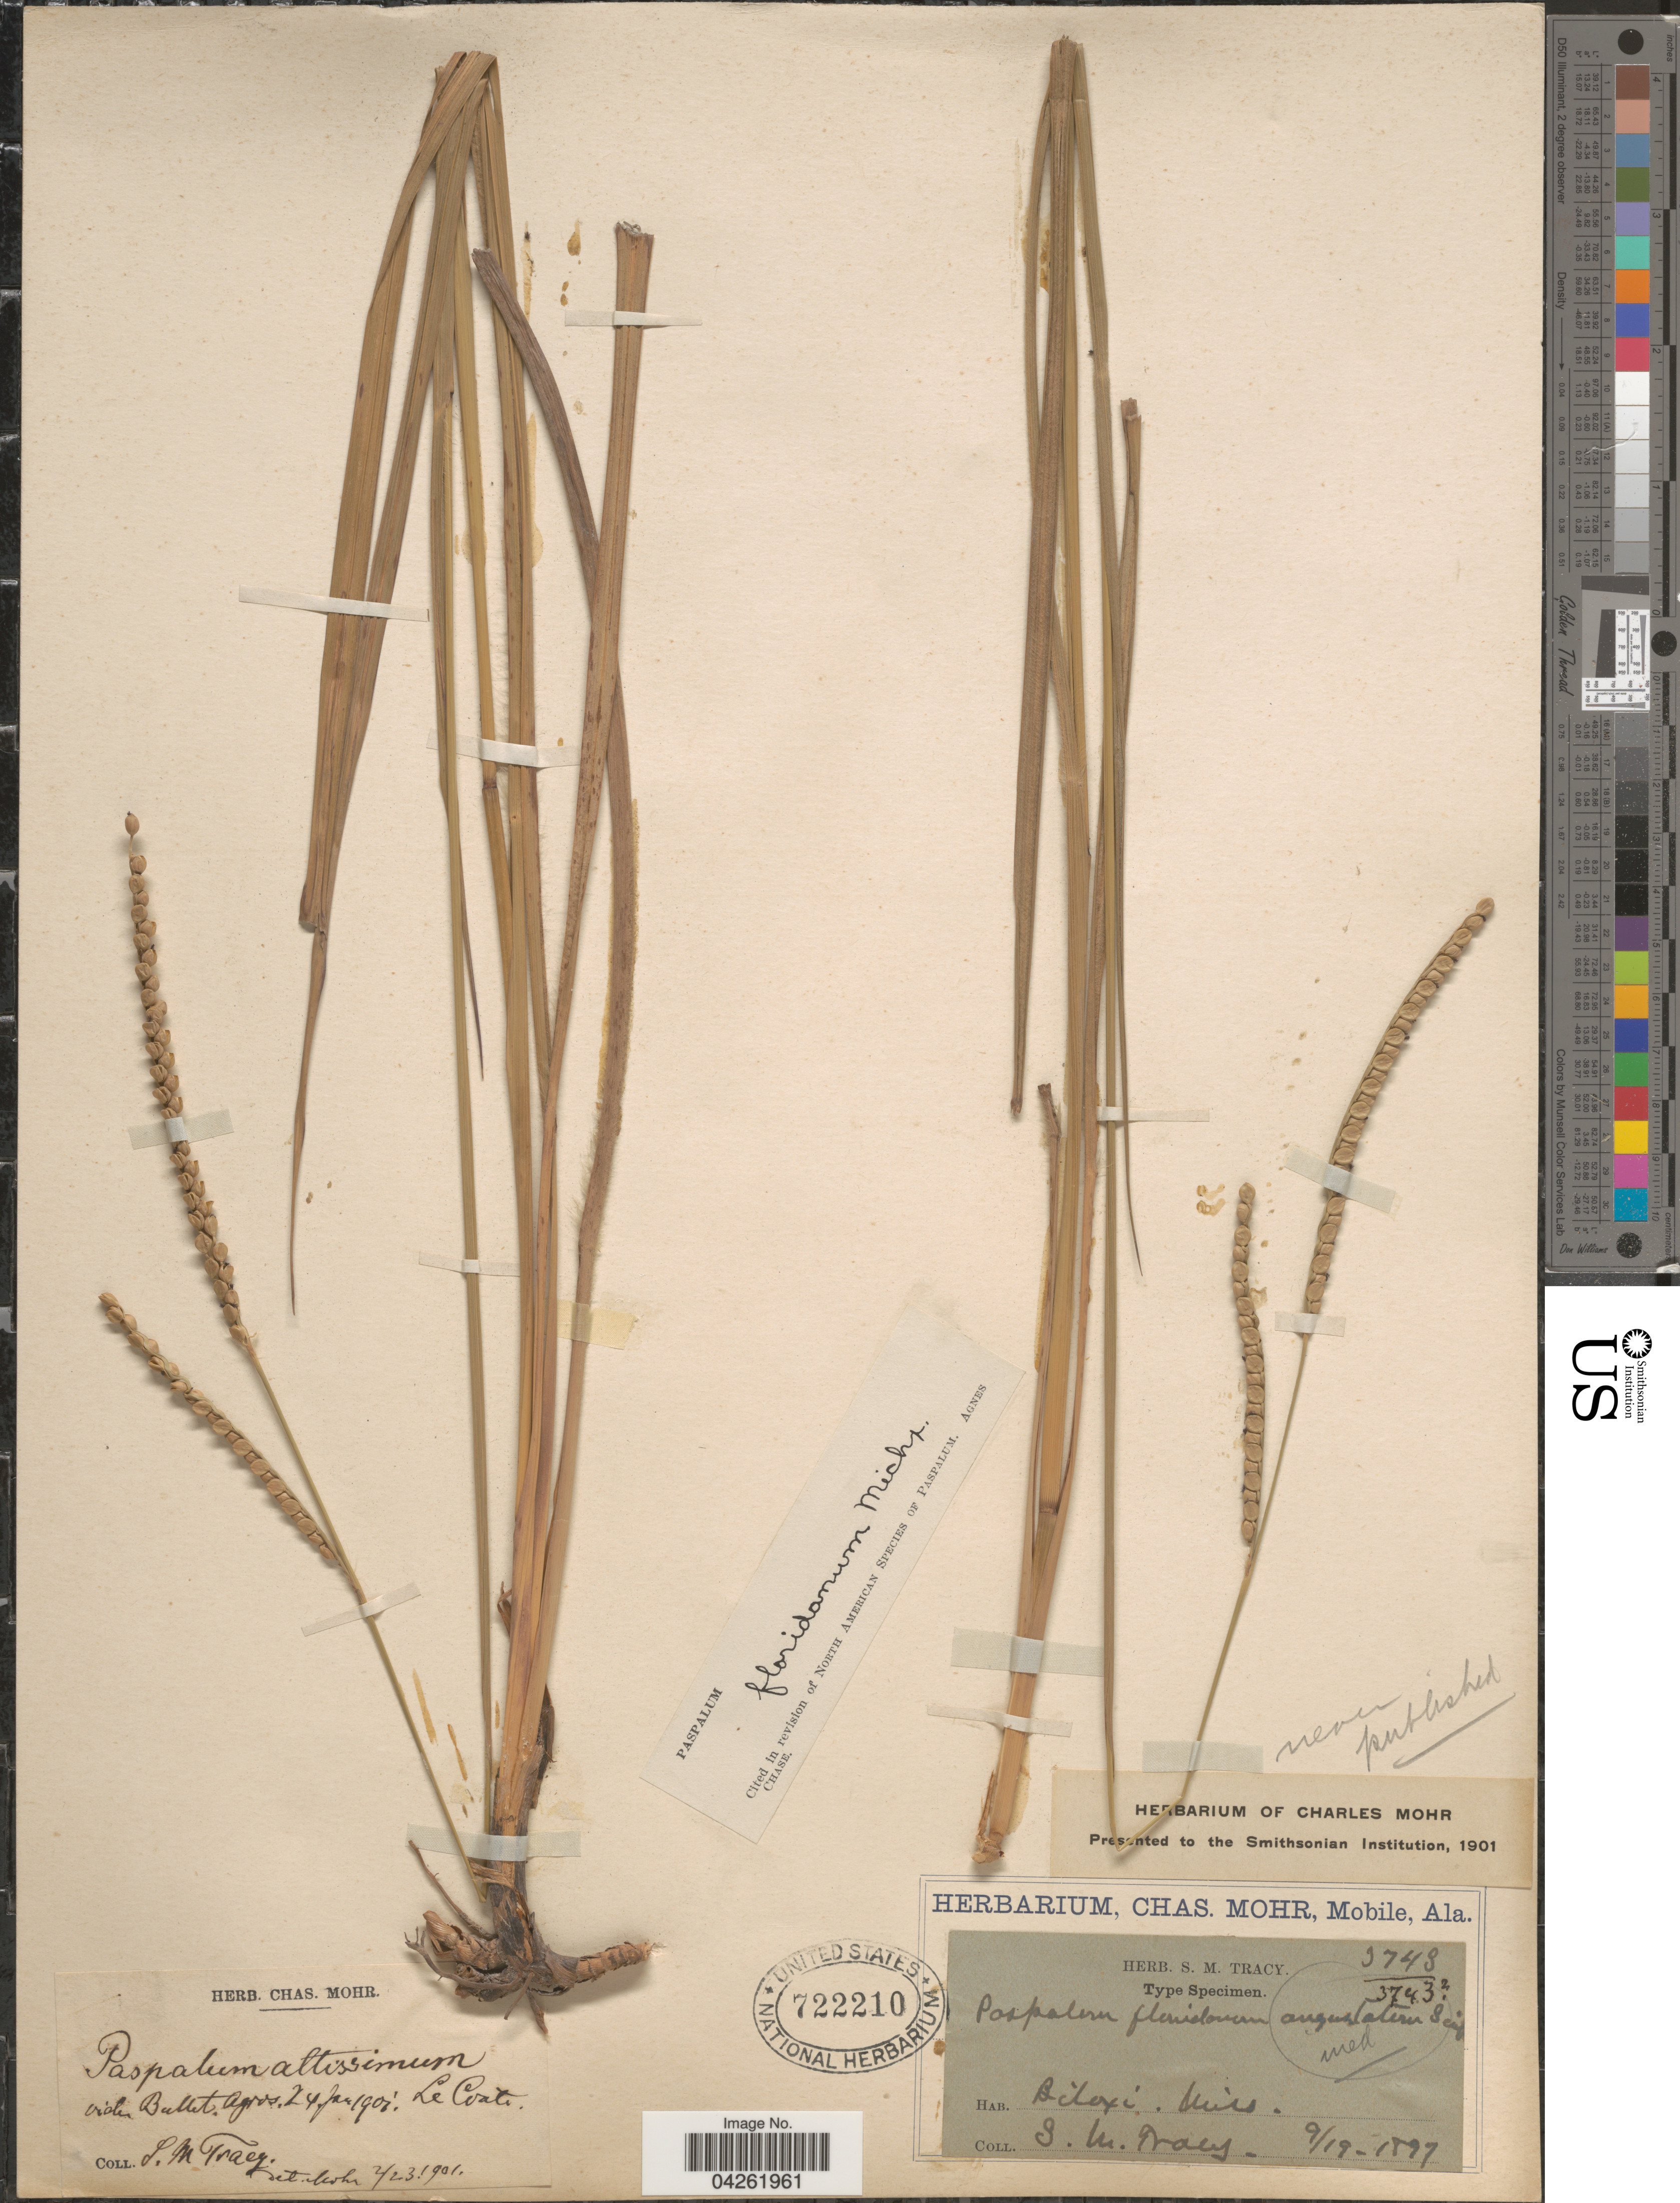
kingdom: Plantae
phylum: Tracheophyta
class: Liliopsida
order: Poales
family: Poaceae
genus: Paspalum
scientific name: Paspalum floridanum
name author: Michx.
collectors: S. M. Tracy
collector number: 3748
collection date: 1897-09-19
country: United States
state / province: Mississippi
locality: Biloxi.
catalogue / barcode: US 722210